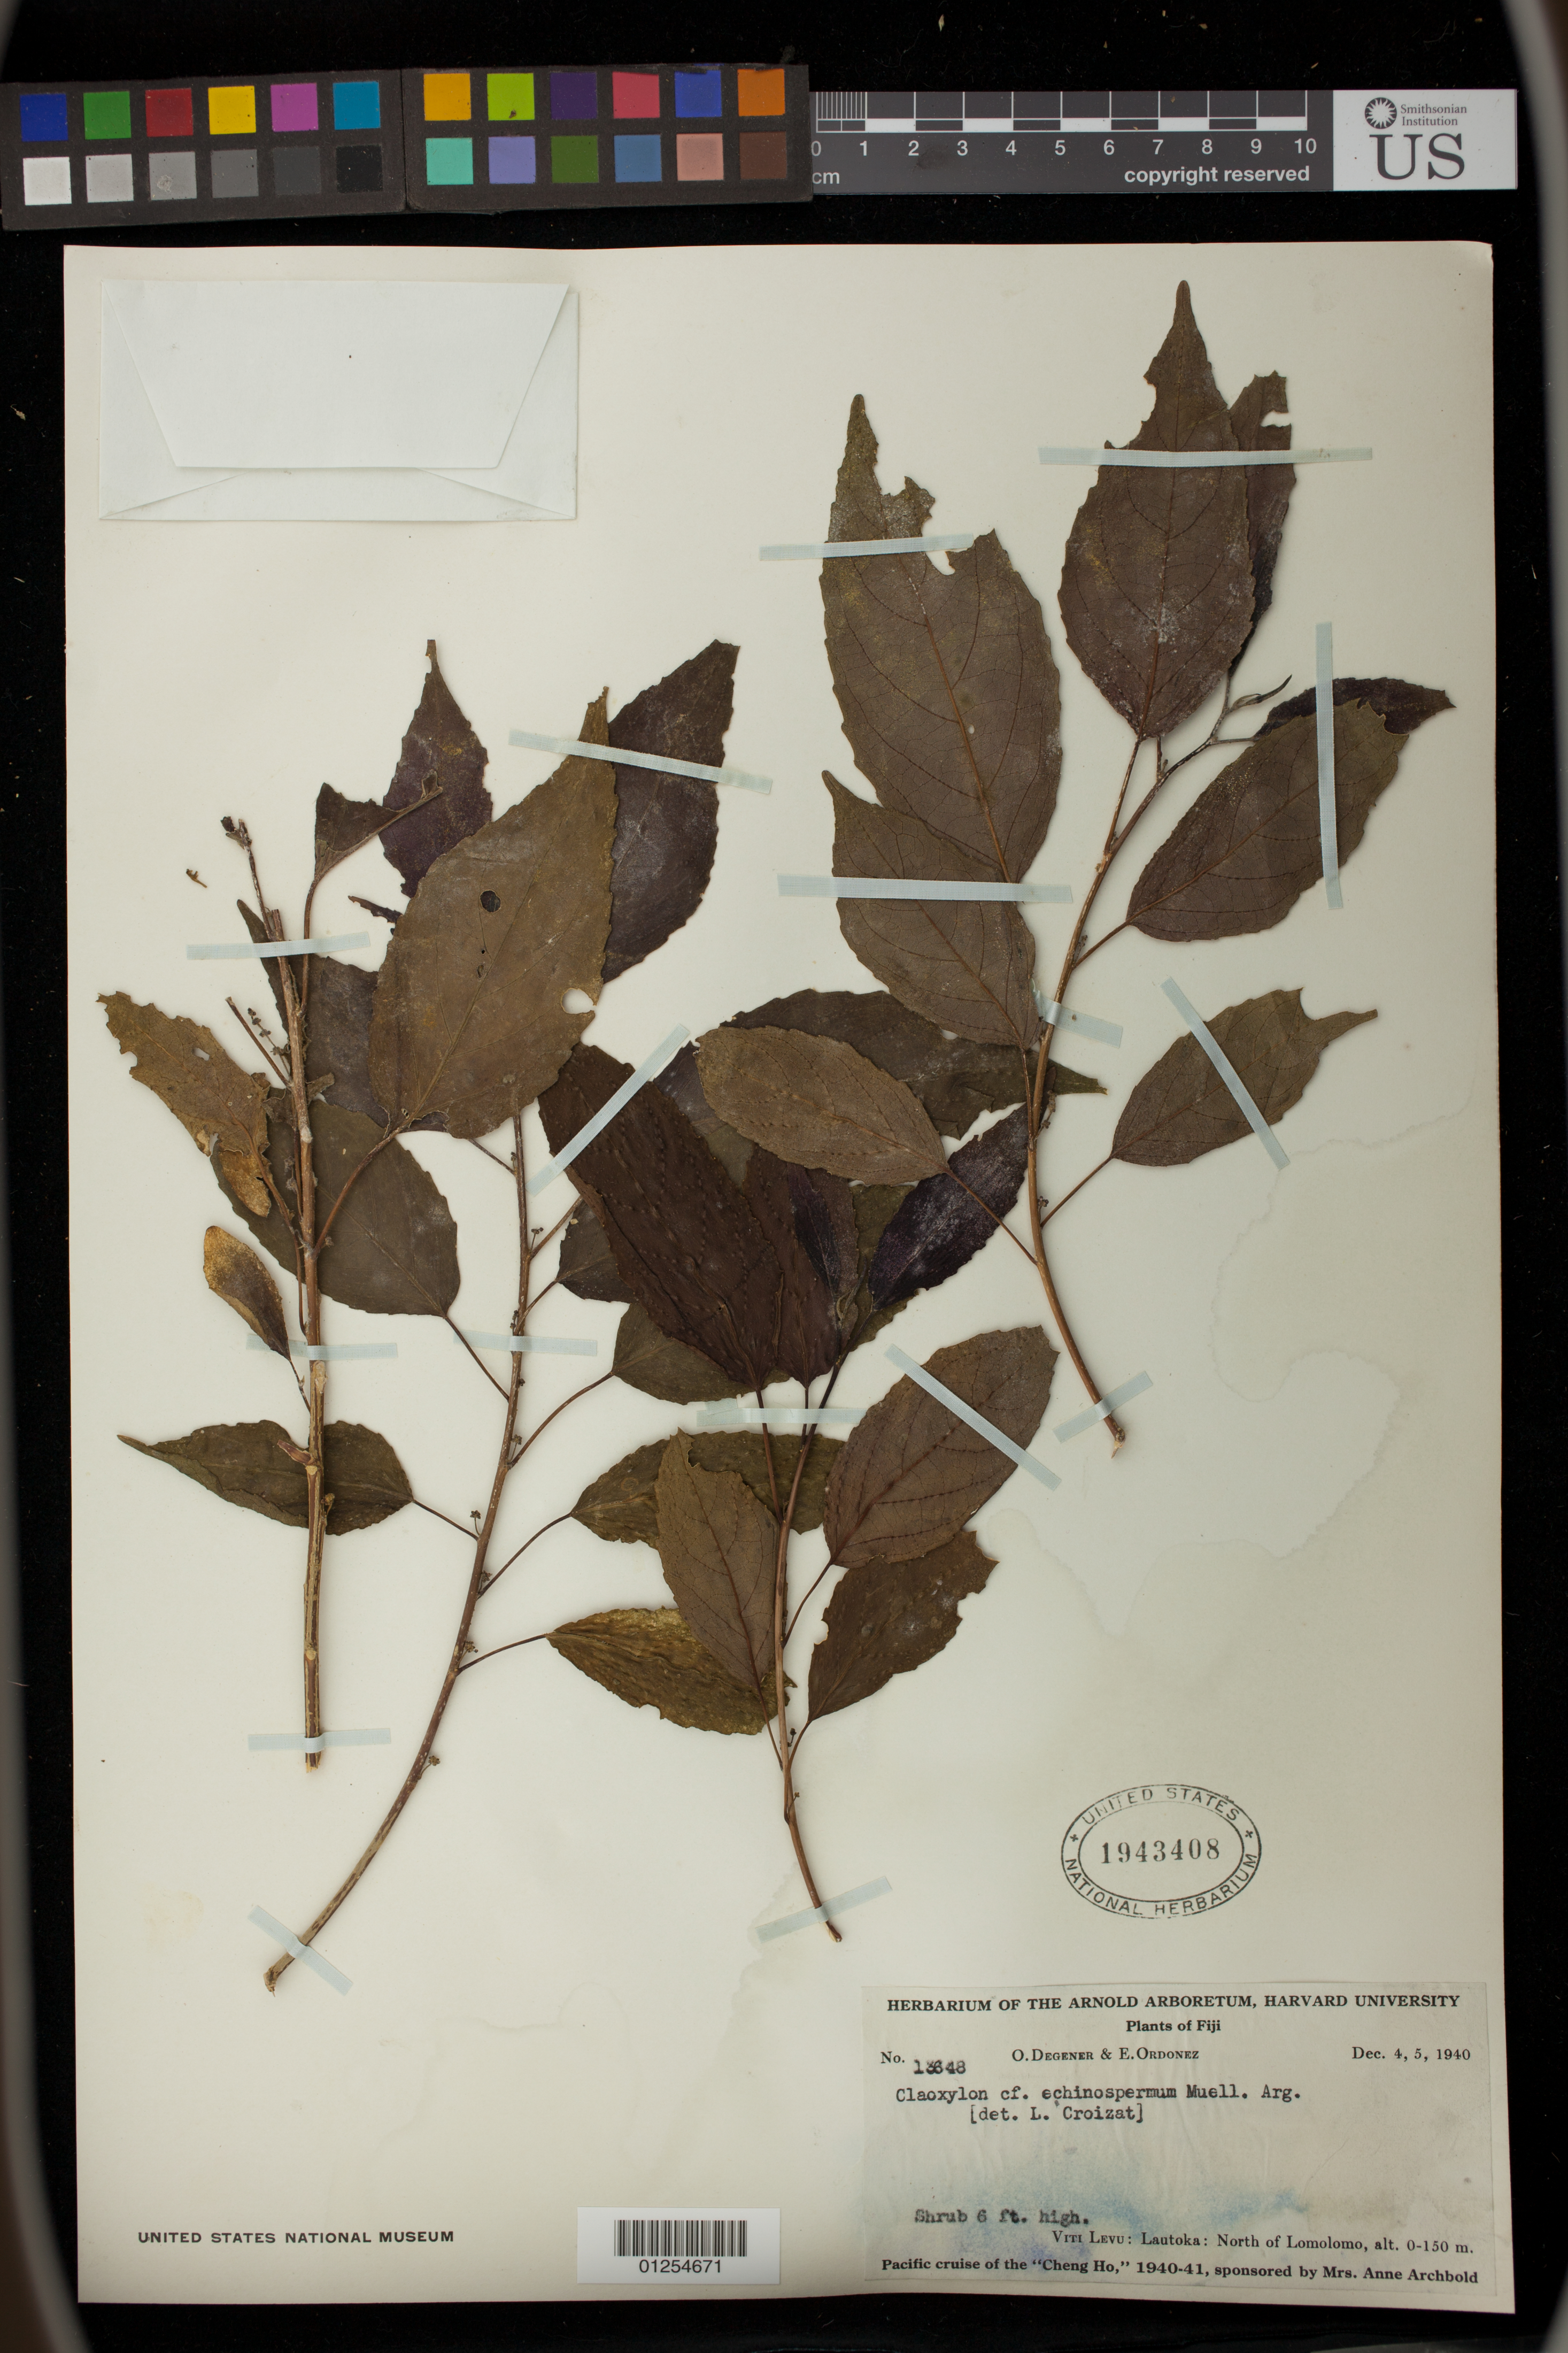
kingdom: Plantae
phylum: Tracheophyta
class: Magnoliopsida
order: Malpighiales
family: Euphorbiaceae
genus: Claoxylon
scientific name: Claoxylon echinospermum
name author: Müll. Arg.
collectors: O. Degener & O. Ordonez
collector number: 13648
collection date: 1940-12-04/1940-12-05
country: Fiji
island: Viti Levu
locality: Lautoka, North of Lomolomo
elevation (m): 0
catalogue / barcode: US 1943408